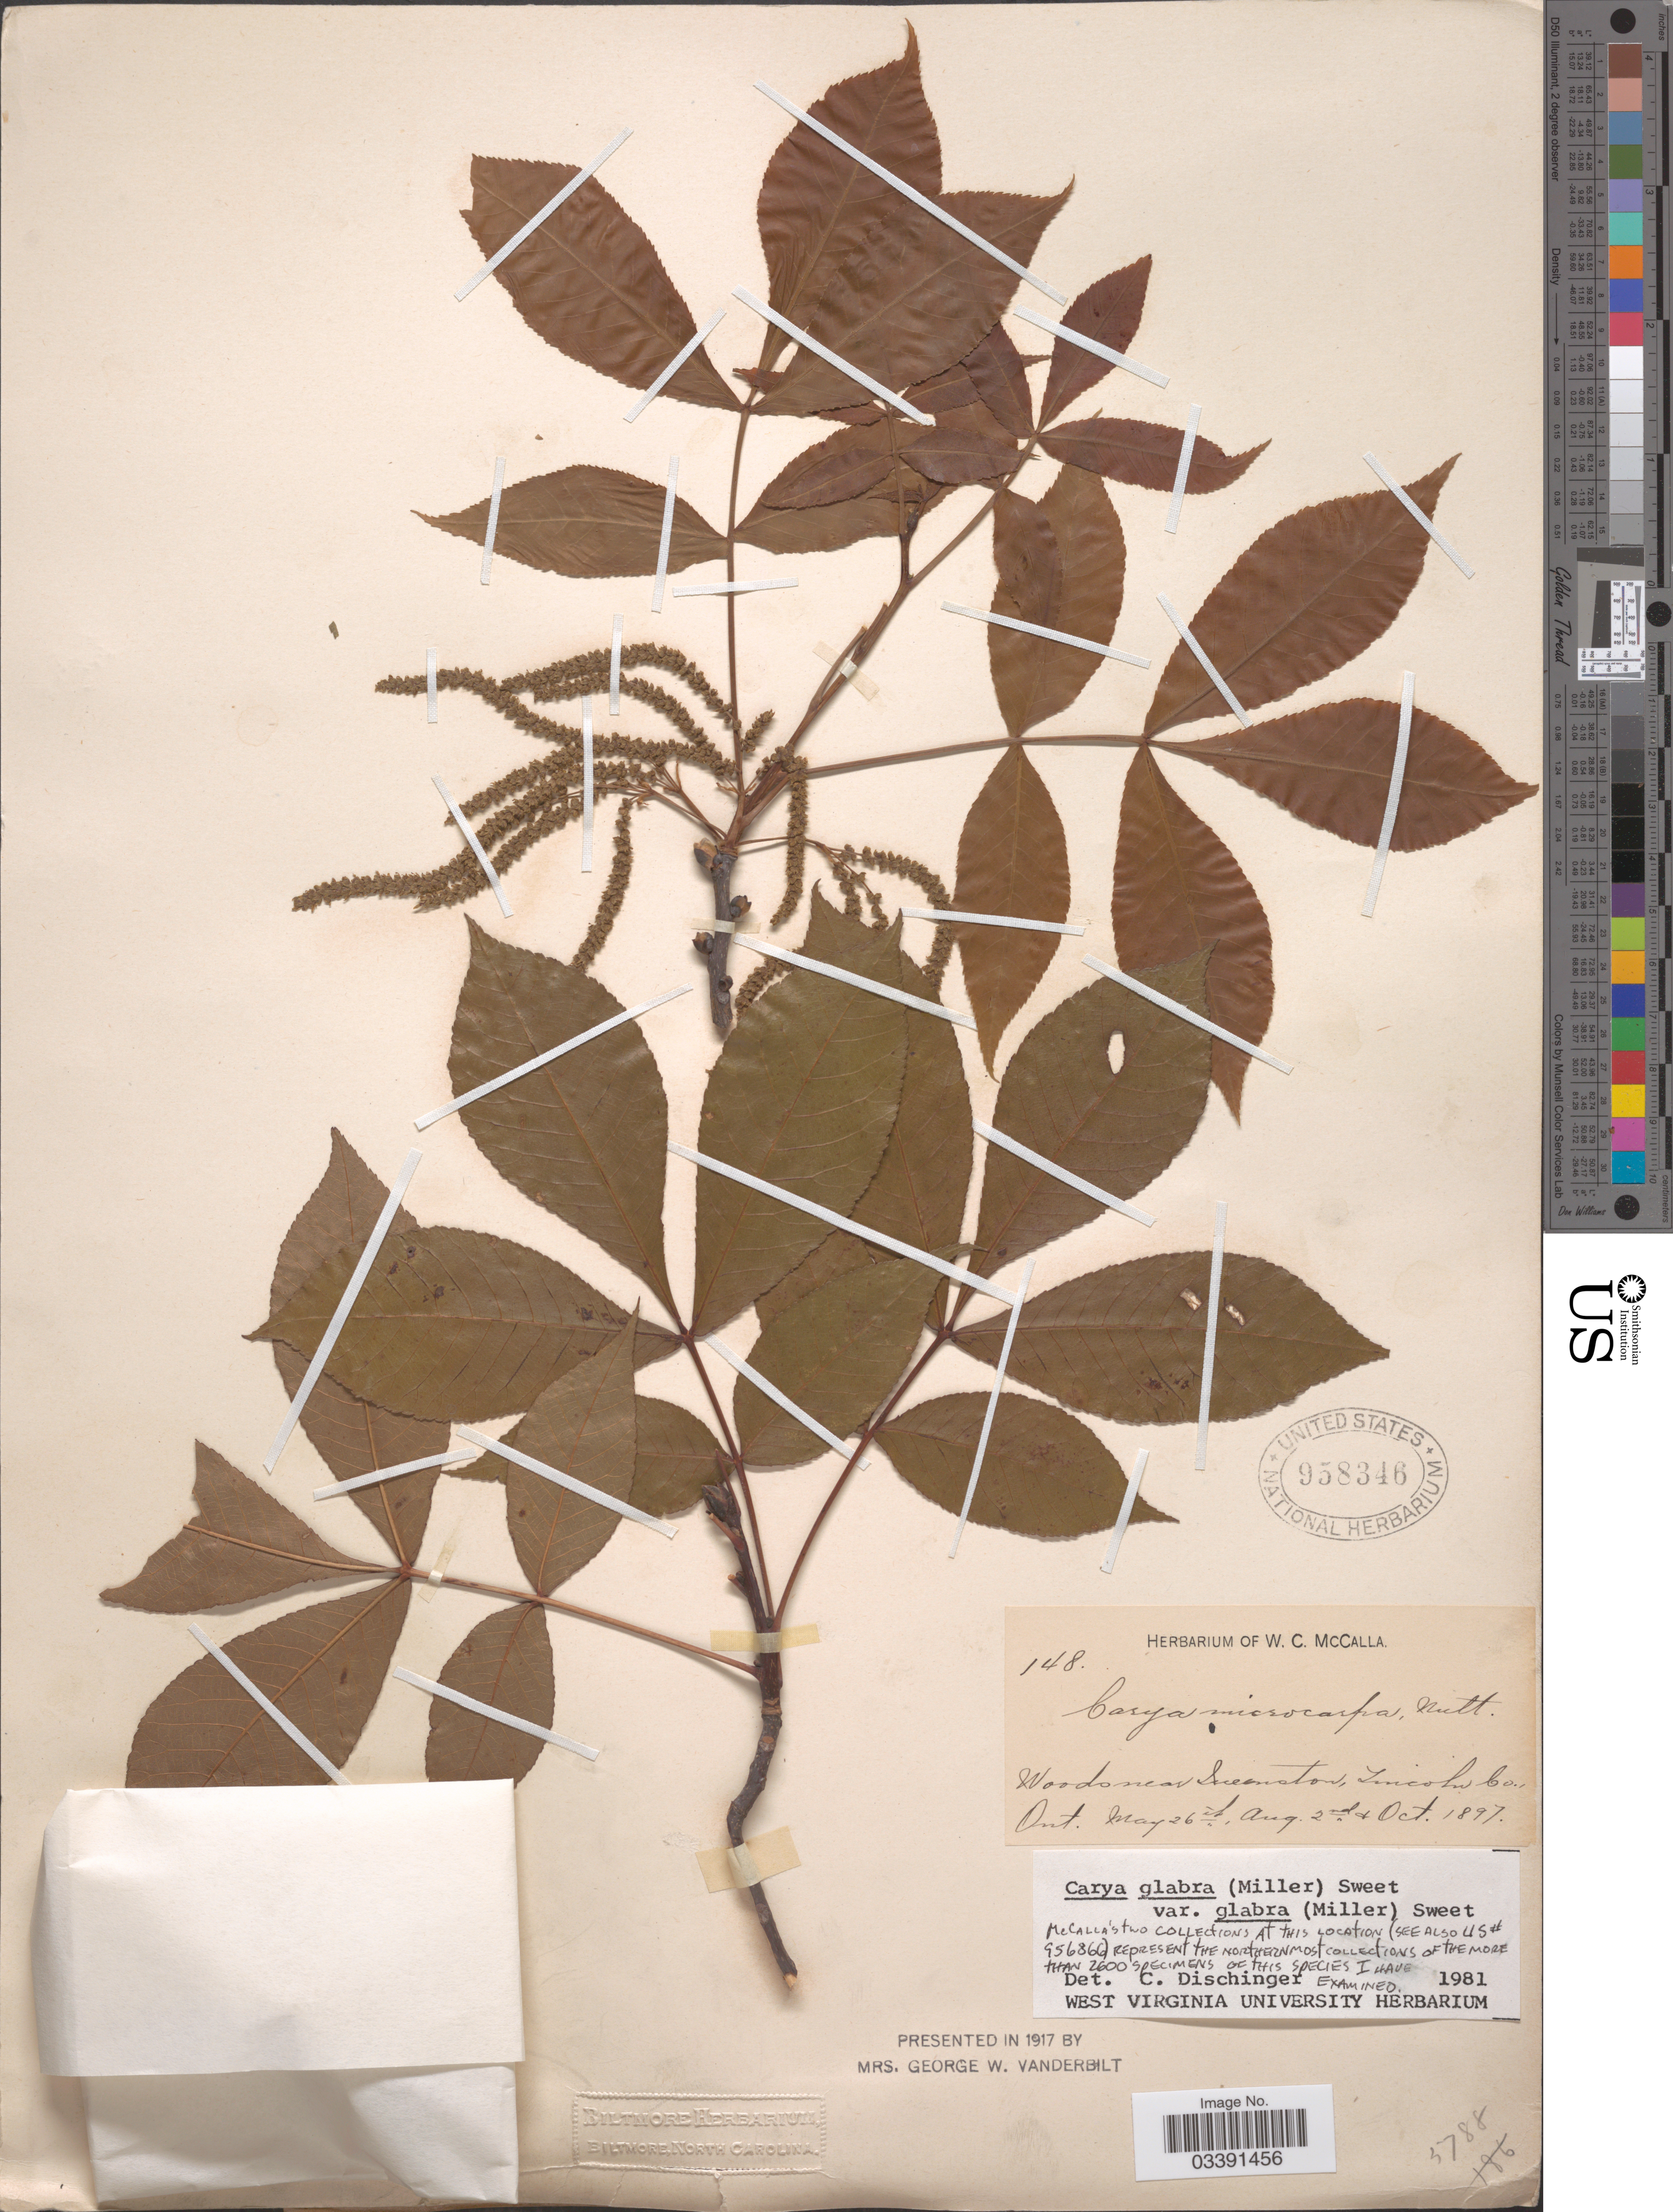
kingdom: Plantae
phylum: Tracheophyta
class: Magnoliopsida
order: Fagales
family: Juglandaceae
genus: Carya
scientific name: Carya glabra var. glabra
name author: (Mill.) Sweet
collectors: ex herb. W. C. McCalla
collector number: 148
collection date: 1897-05-26/1897-10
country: Canada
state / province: Ontario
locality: Woods near Queenston, Lincoln Co.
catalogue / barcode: US 958346